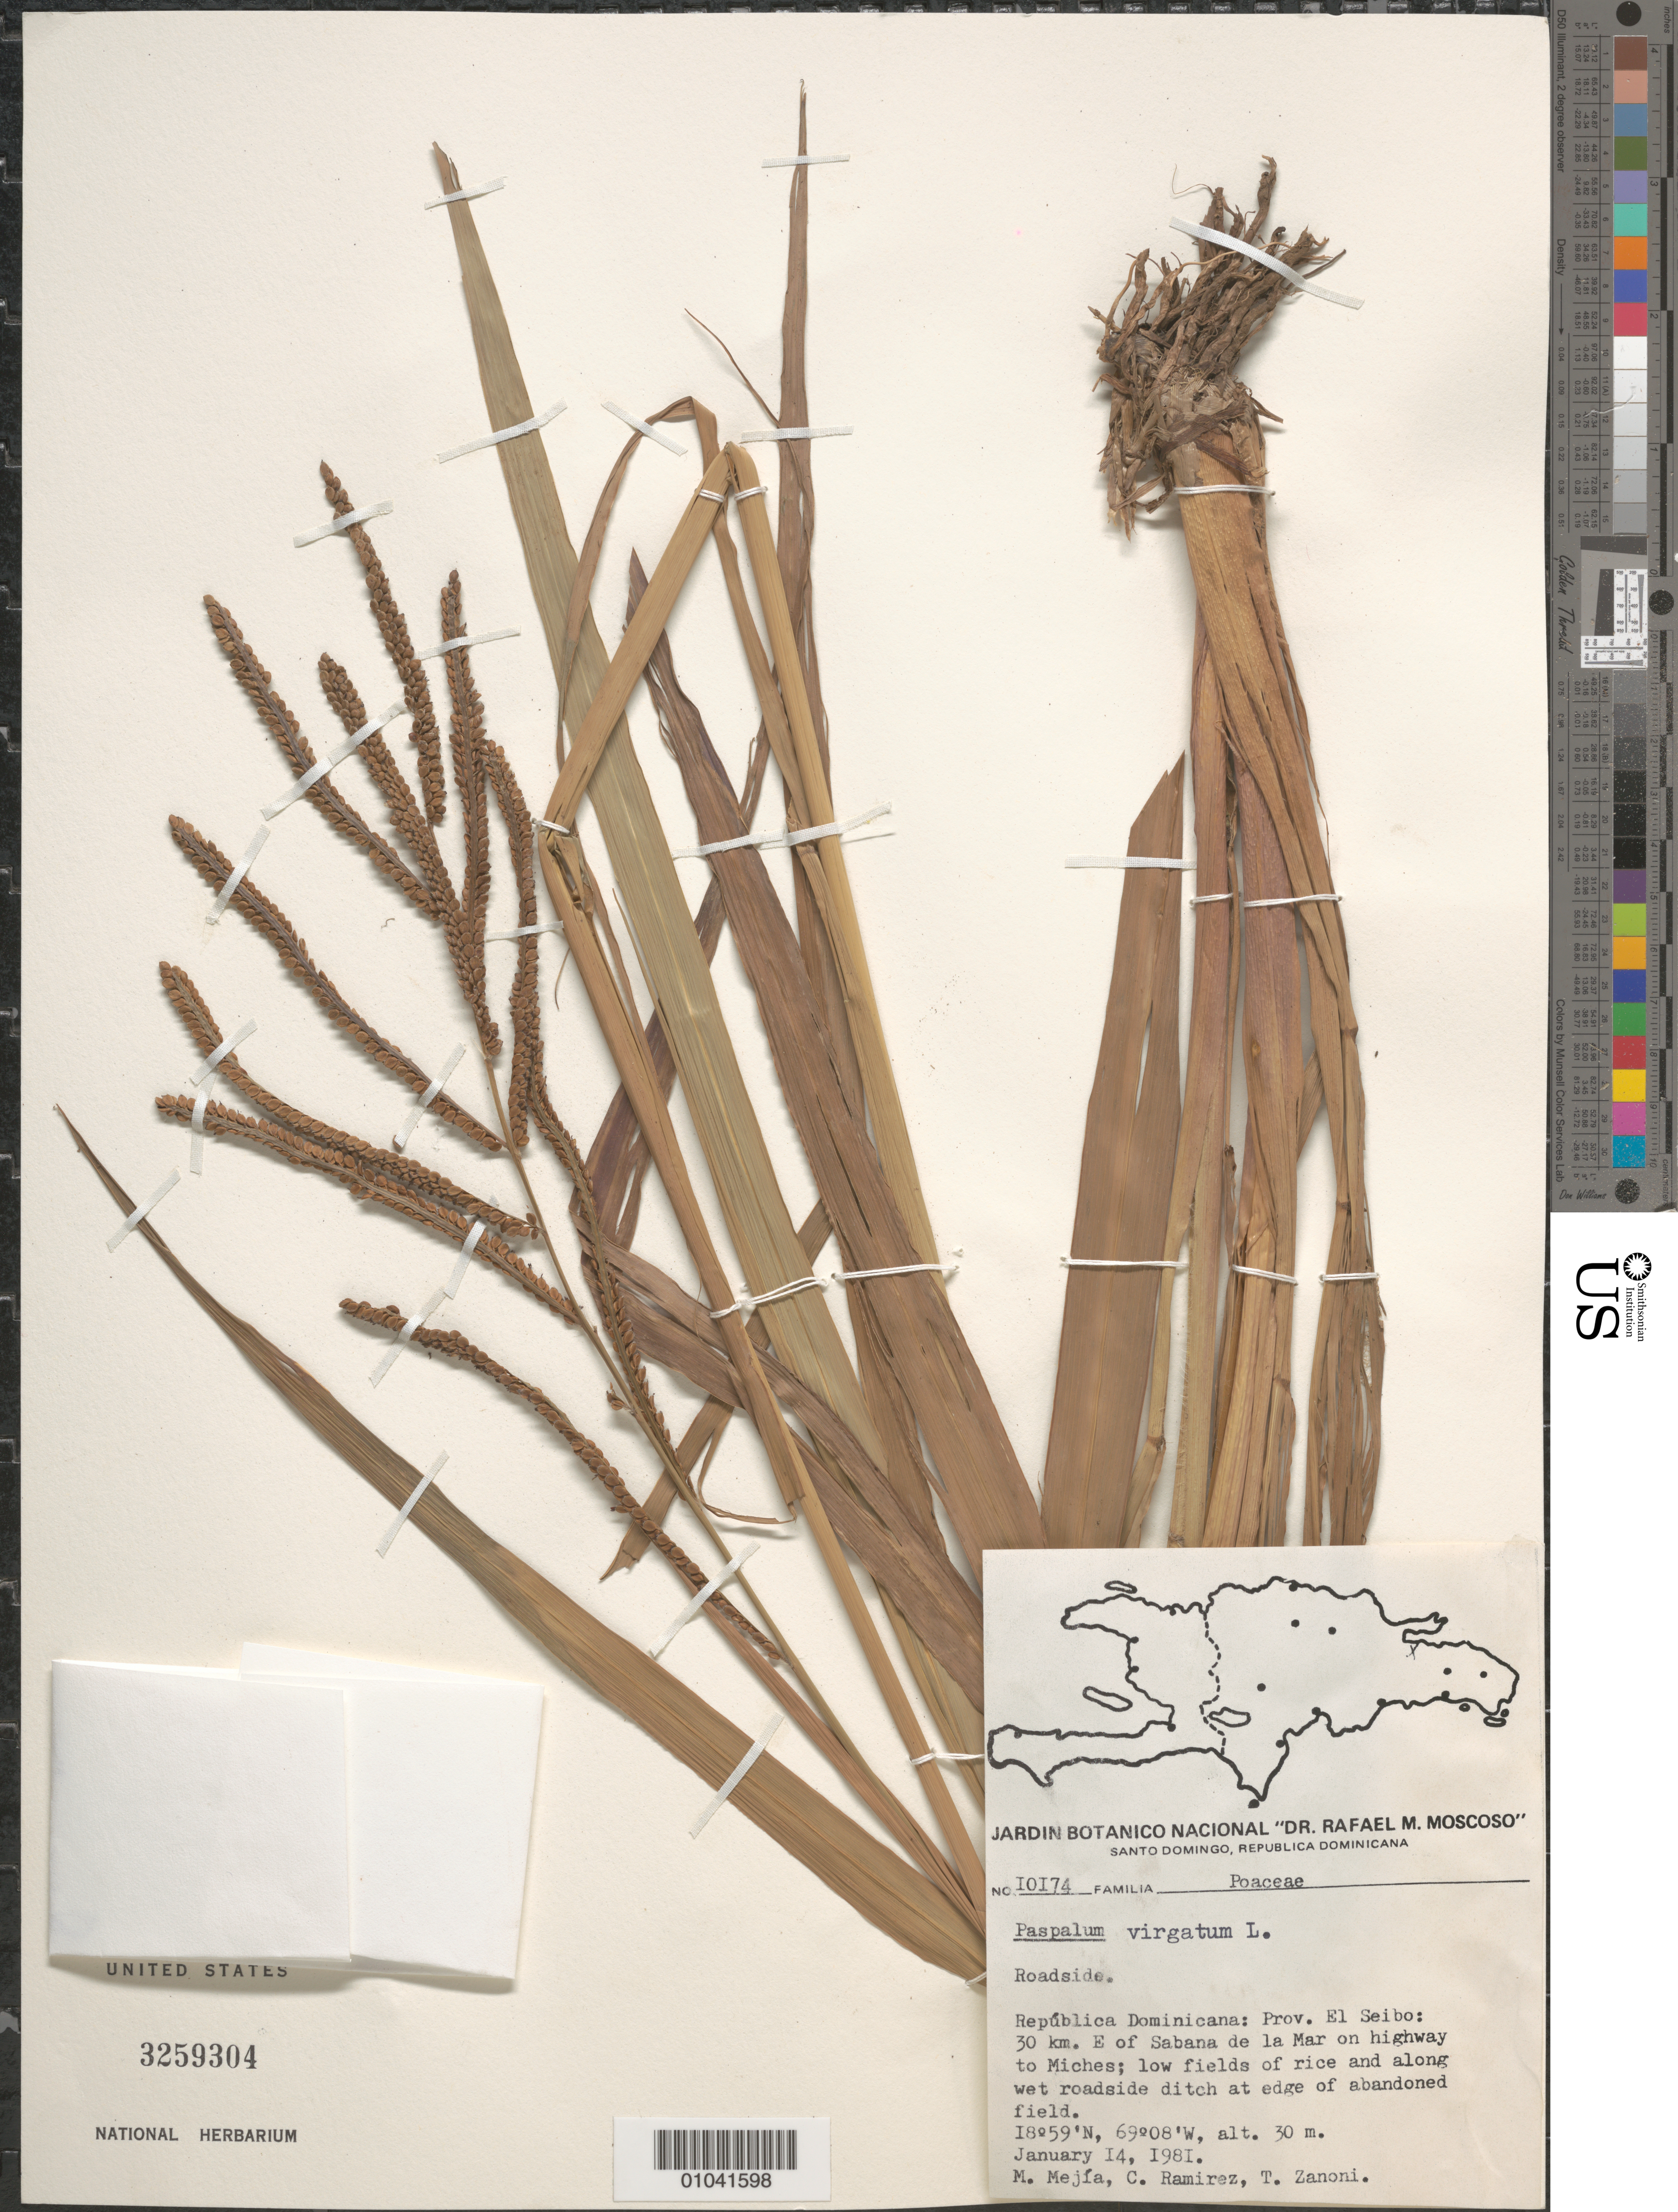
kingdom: Plantae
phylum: Tracheophyta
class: Liliopsida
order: Poales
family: Poaceae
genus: Paspalum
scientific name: Paspalum virgatum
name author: L.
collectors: M. Mejia, C. Ramirez & T. A. Zanoni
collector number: I0I74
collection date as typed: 14 Jan 1981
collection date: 1981-01-14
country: Dominican Republic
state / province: El Seibo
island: Hispaniola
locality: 30 km E of Sabana de la Mar on highway to Miches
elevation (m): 30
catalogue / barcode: US 3259304